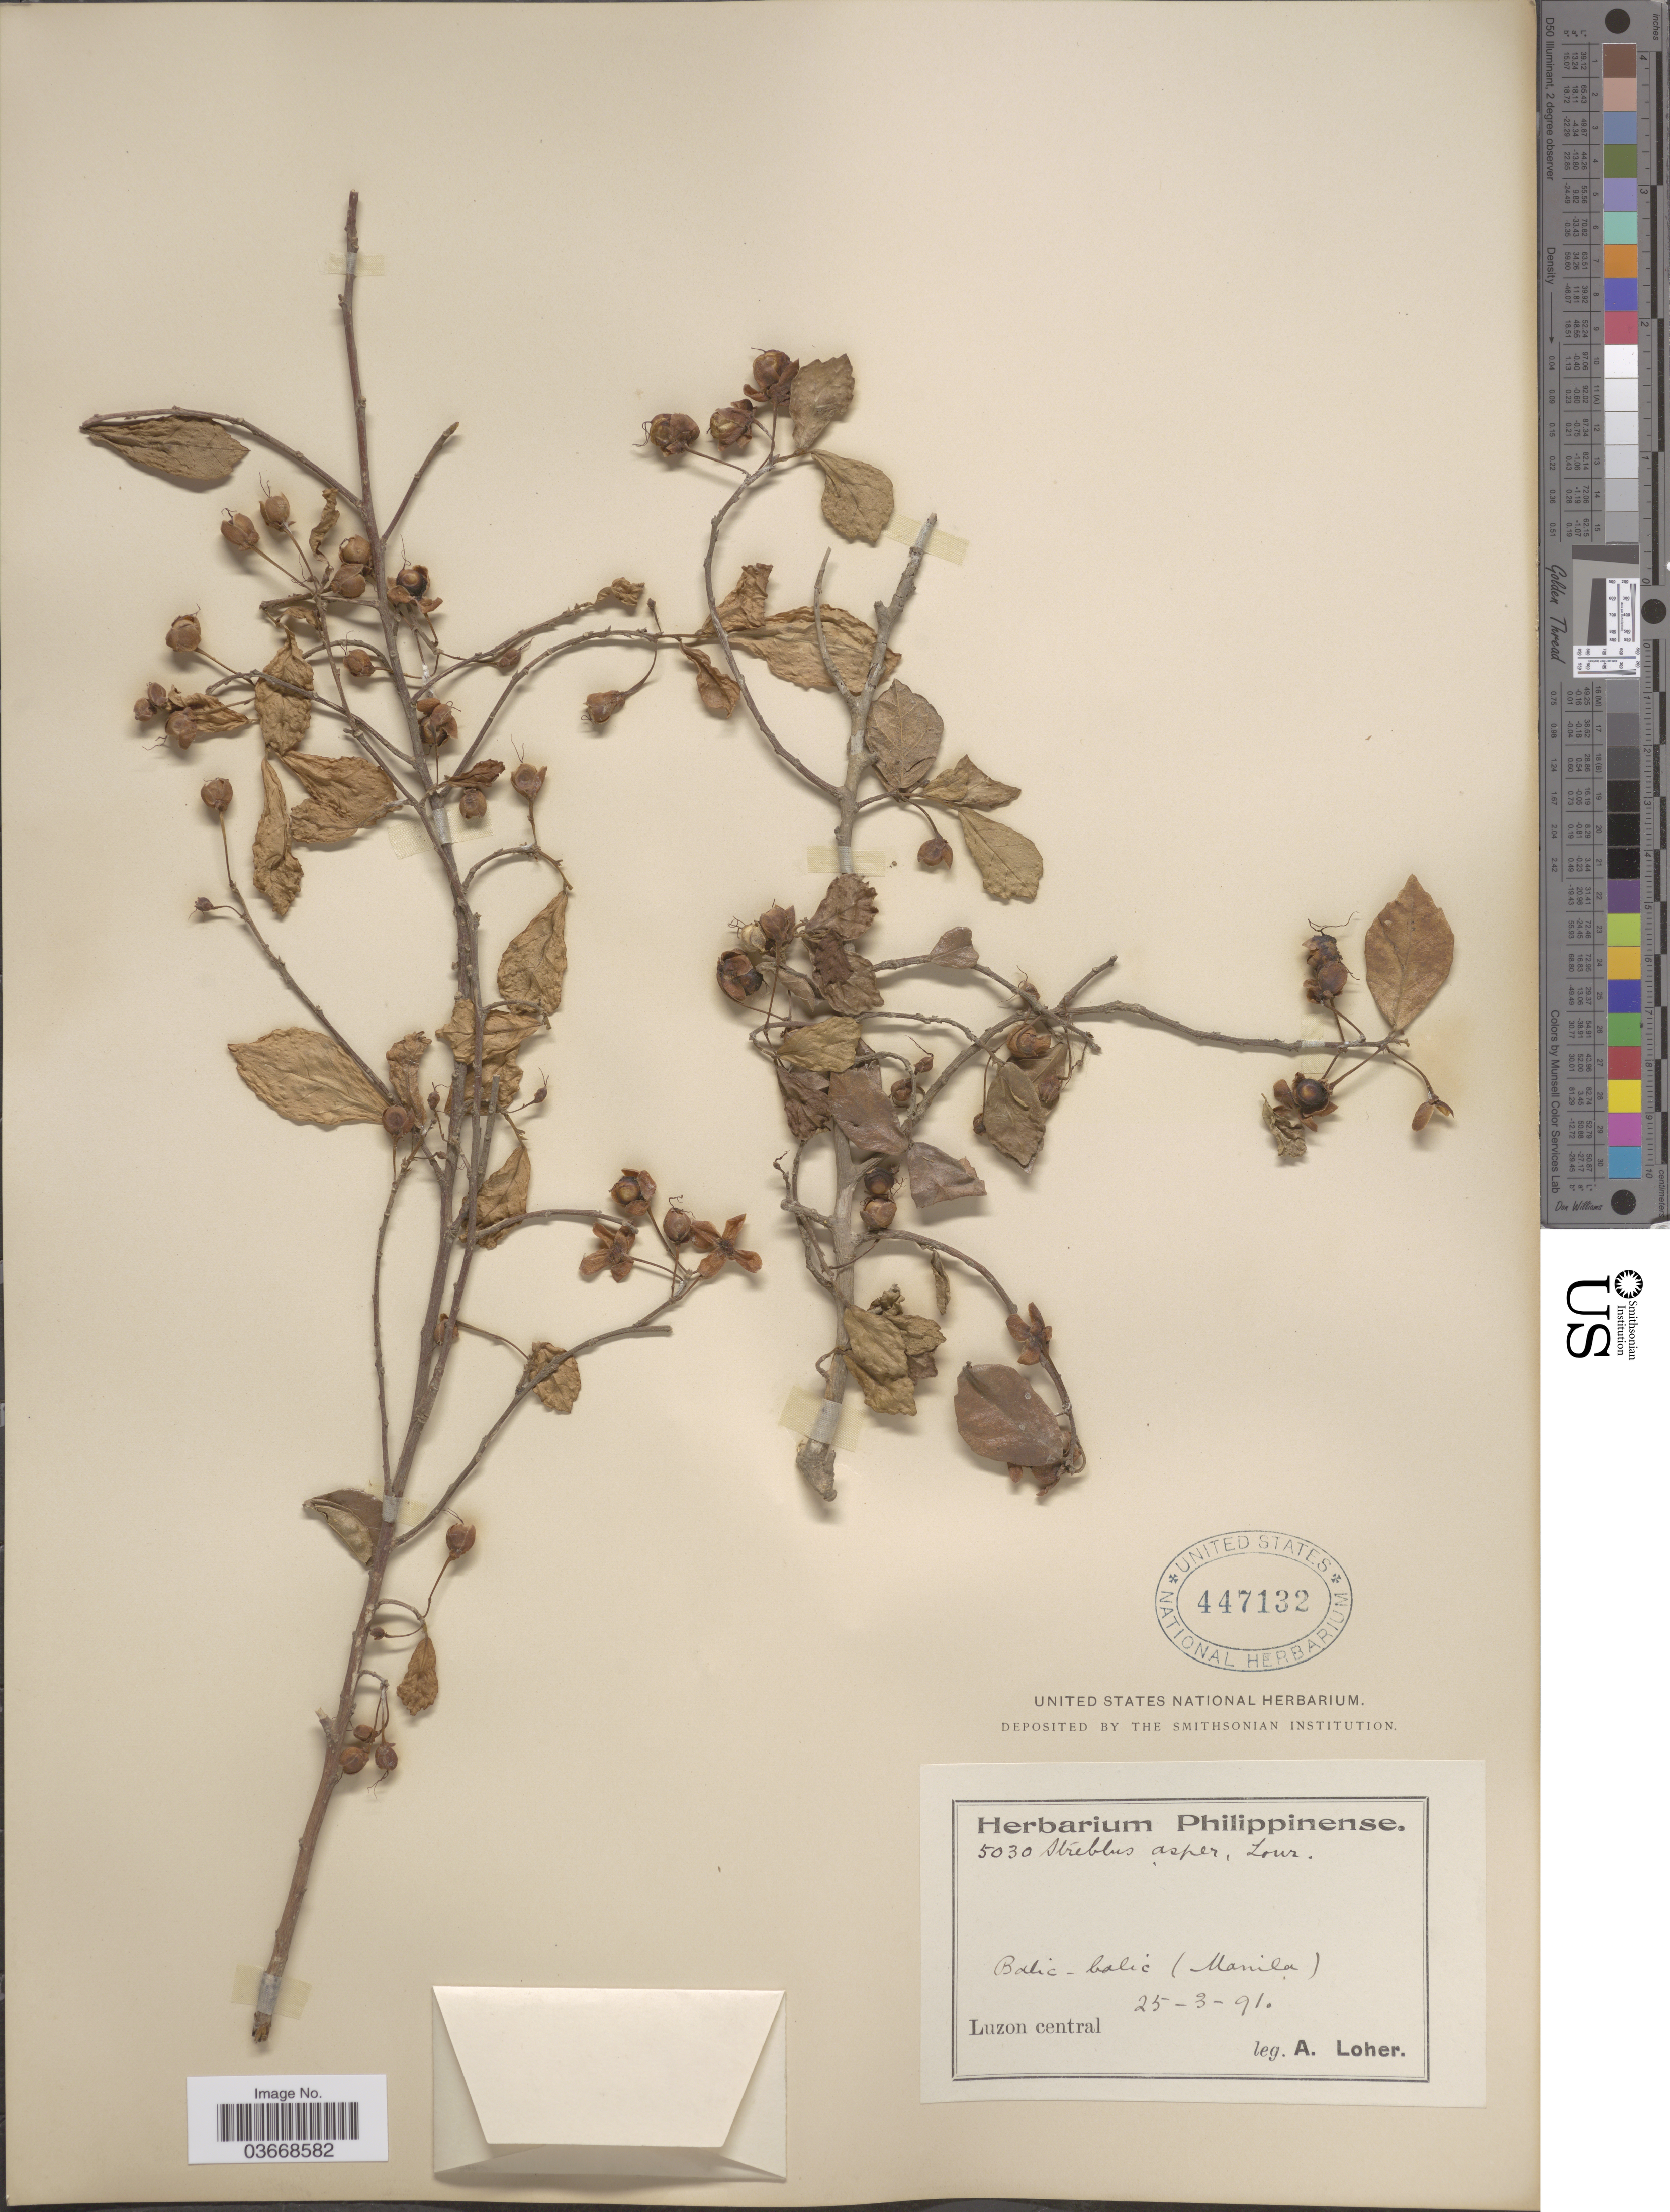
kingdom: Plantae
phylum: Tracheophyta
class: Magnoliopsida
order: Rosales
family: Moraceae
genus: Streblus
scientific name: Streblus asper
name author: Lour.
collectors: A. Loher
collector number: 5030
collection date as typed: Transcribed d/m/y: 25/3/91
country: Philippines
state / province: Central Luzon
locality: Balic-balic (Manila). Luzon central.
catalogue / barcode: US 447132